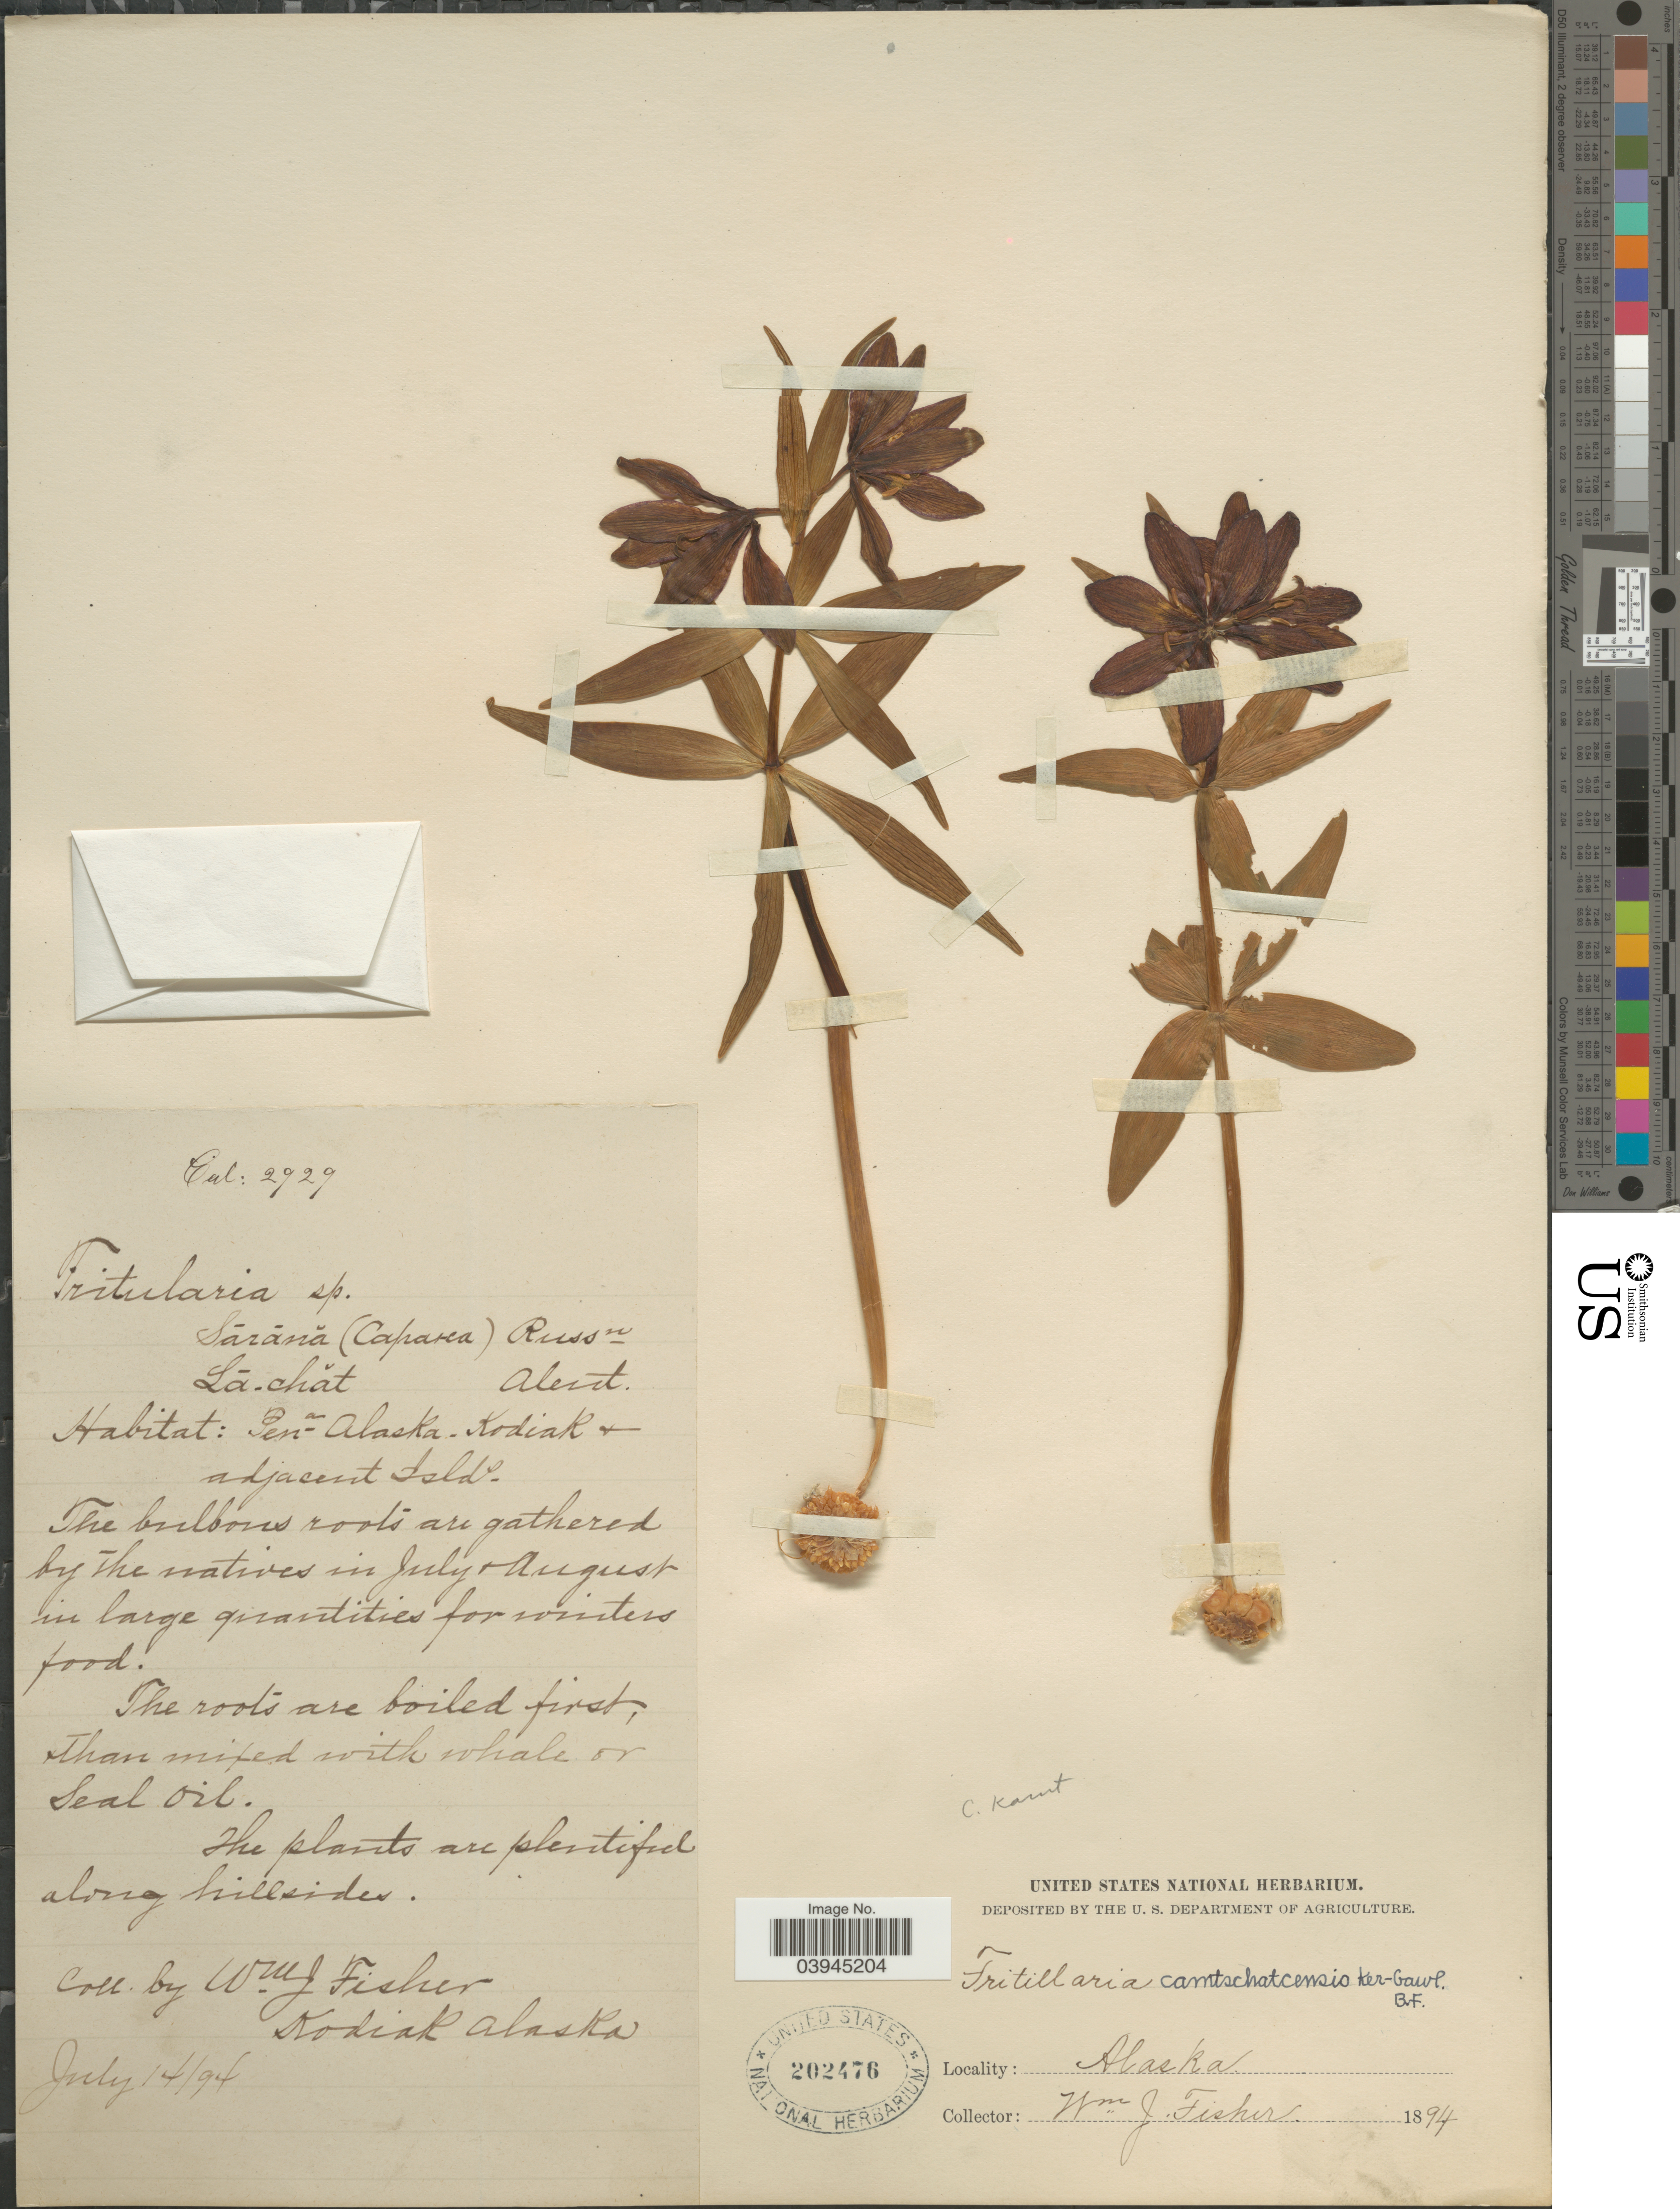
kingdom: Plantae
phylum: Tracheophyta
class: Liliopsida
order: Liliales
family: Liliaceae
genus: Fritillaria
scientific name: Fritillaria camschatcensis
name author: (L.) Ker Gawl.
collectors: W. J. Fisher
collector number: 2929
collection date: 1894-07-14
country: United States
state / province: Alaska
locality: Pen- Alaska- Kodiak + adjacent Isld.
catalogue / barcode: US 202476